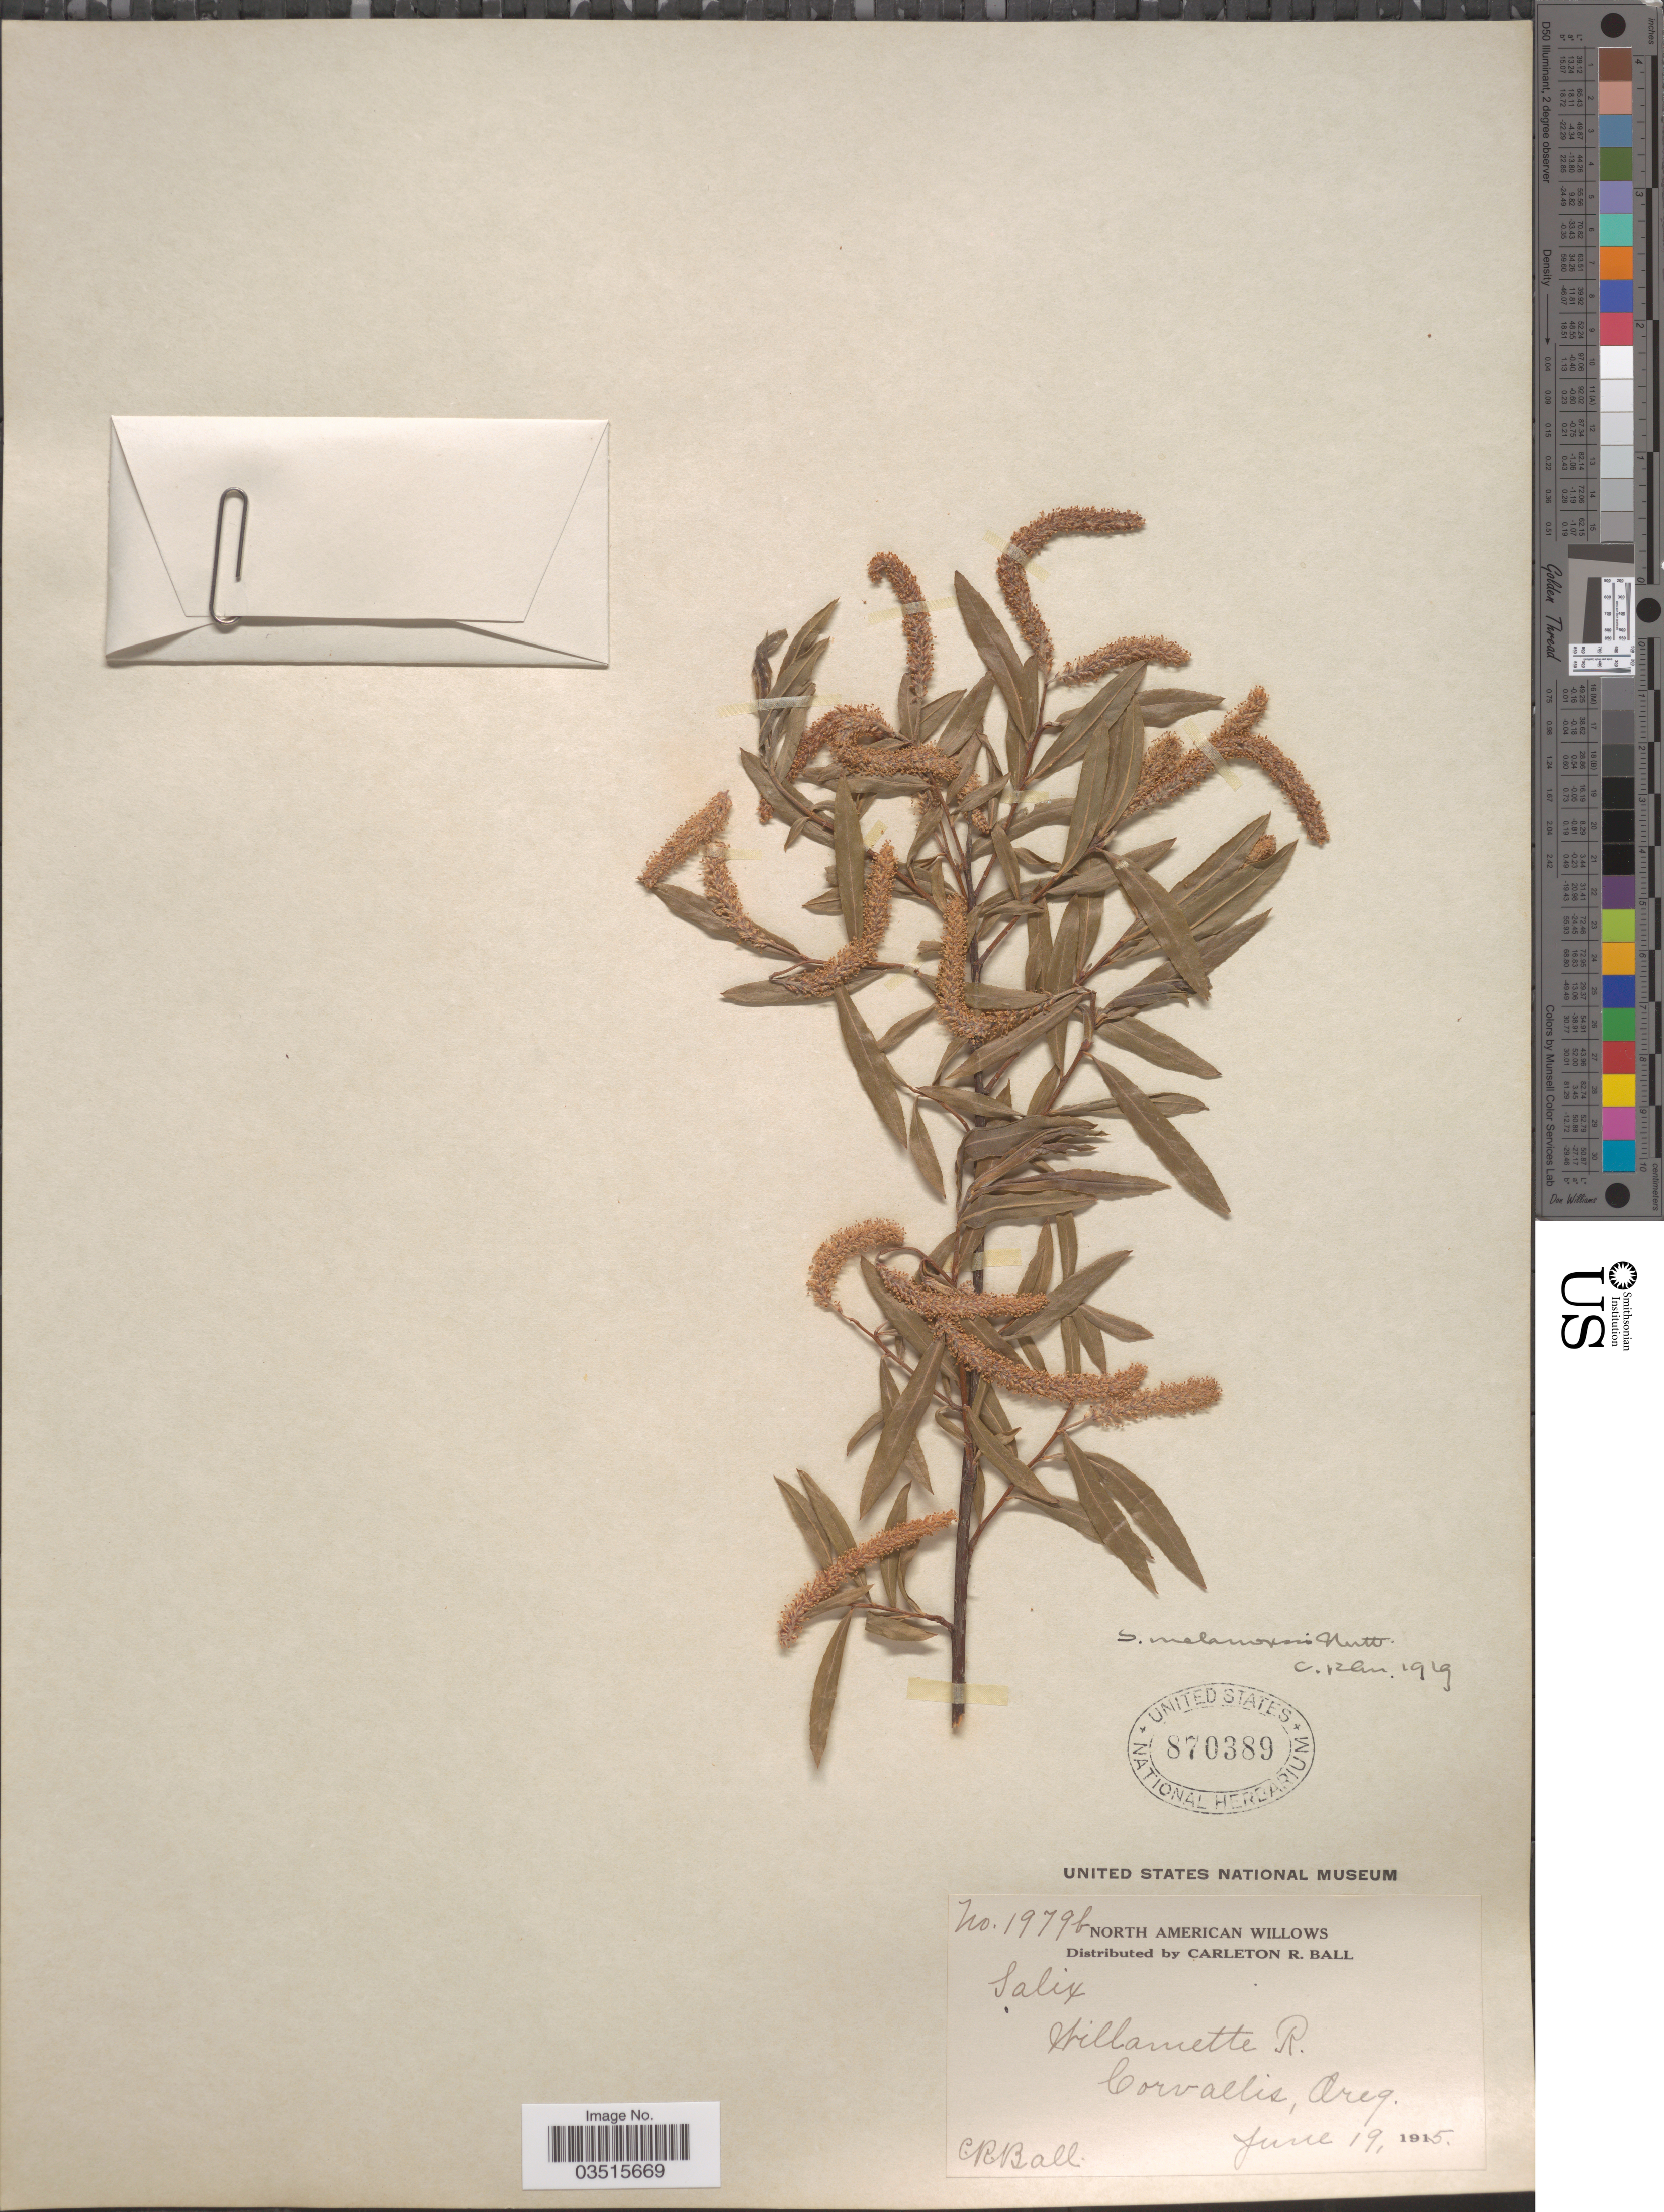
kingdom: Plantae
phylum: Tracheophyta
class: Magnoliopsida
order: Malpighiales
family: Salicaceae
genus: Salix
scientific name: Salix melanopsis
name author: Nutt.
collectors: C. R. Ball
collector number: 1979b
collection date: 1915-06-19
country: United States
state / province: Oregon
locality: Willamette R. Corvallis.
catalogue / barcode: US 870389